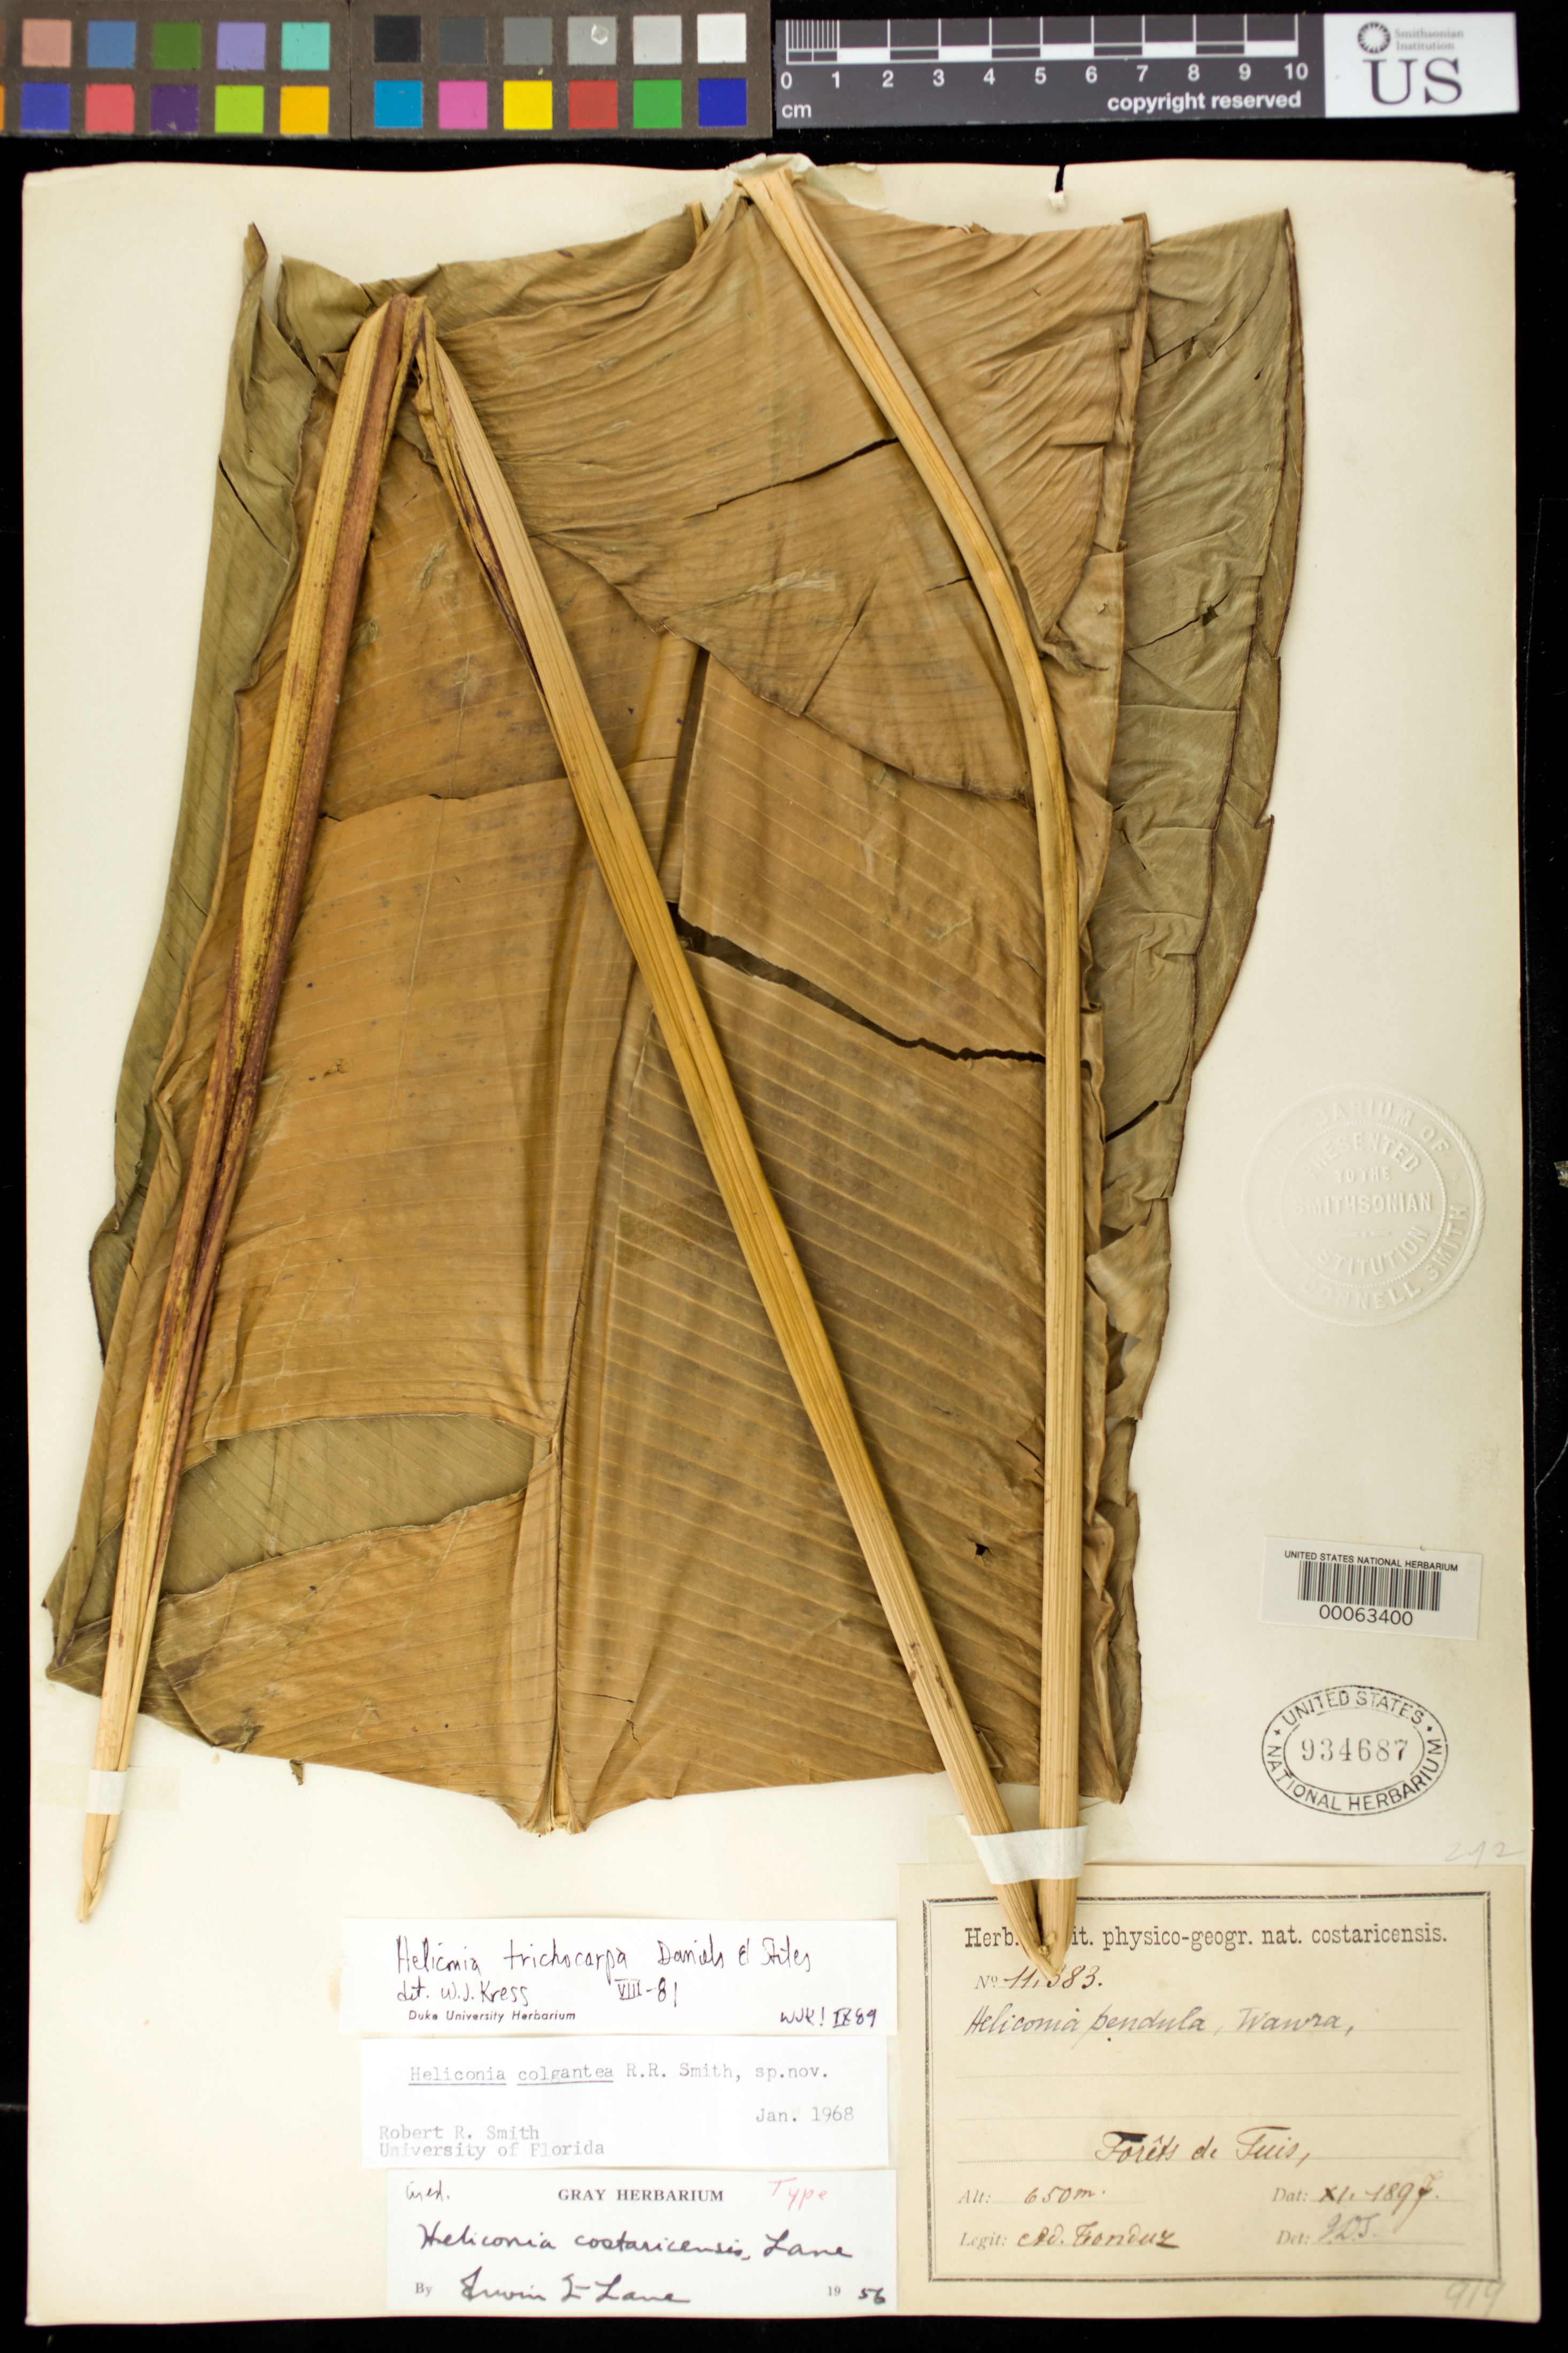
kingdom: Plantae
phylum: Tracheophyta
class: Liliopsida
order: Zingiberales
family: Heliconiaceae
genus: Heliconia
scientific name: Heliconia trichocarpa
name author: G.S. Daniels & F.G. Stiles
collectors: A. Tonduz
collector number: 11383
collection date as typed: Nov 1897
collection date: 1897-11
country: Costa Rica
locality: Tuis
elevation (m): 650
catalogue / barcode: US 934687